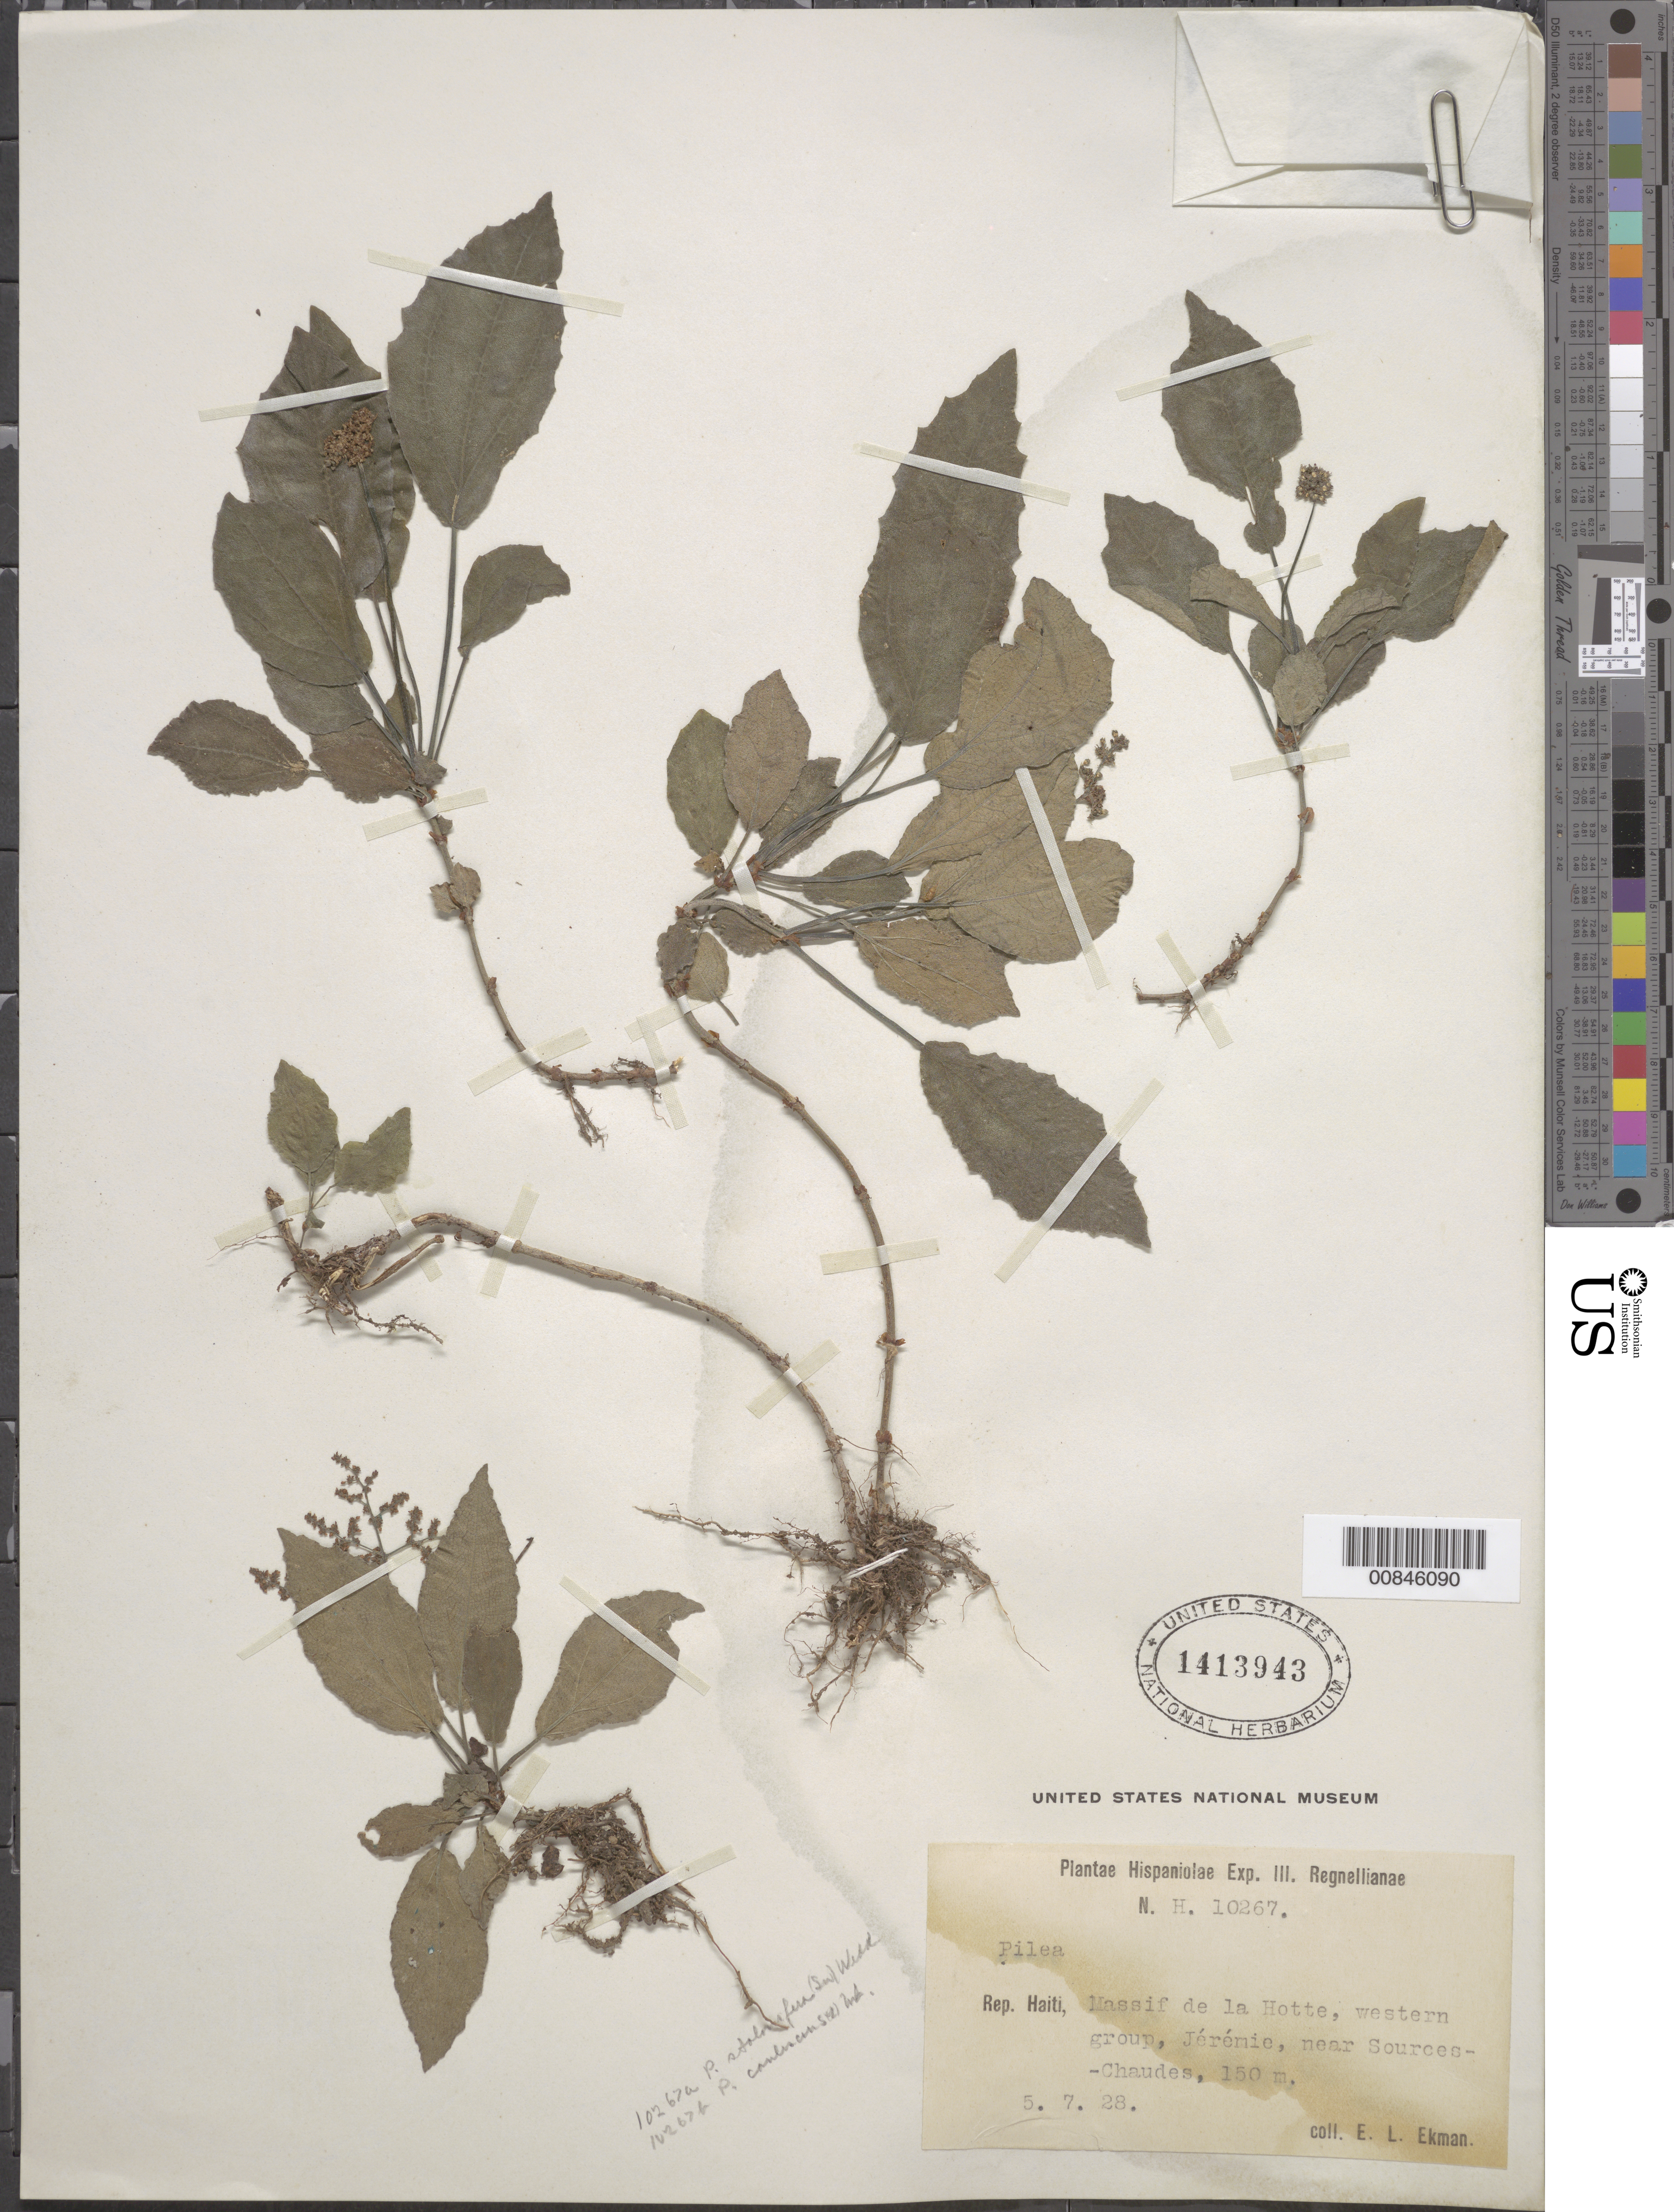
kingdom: Plantae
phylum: Tracheophyta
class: Magnoliopsida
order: Rosales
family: Urticaceae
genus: Pilea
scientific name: Pilea stolonifera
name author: (Sw.) Wedd.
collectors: E. L. Ekman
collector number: H 10267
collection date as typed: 05 Jul 1928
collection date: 1928-07-05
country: Haiti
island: Hispaniola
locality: Massif de la Hotte, western group, Jérémie, near Sources-Chaudes.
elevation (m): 150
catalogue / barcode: US 1413943